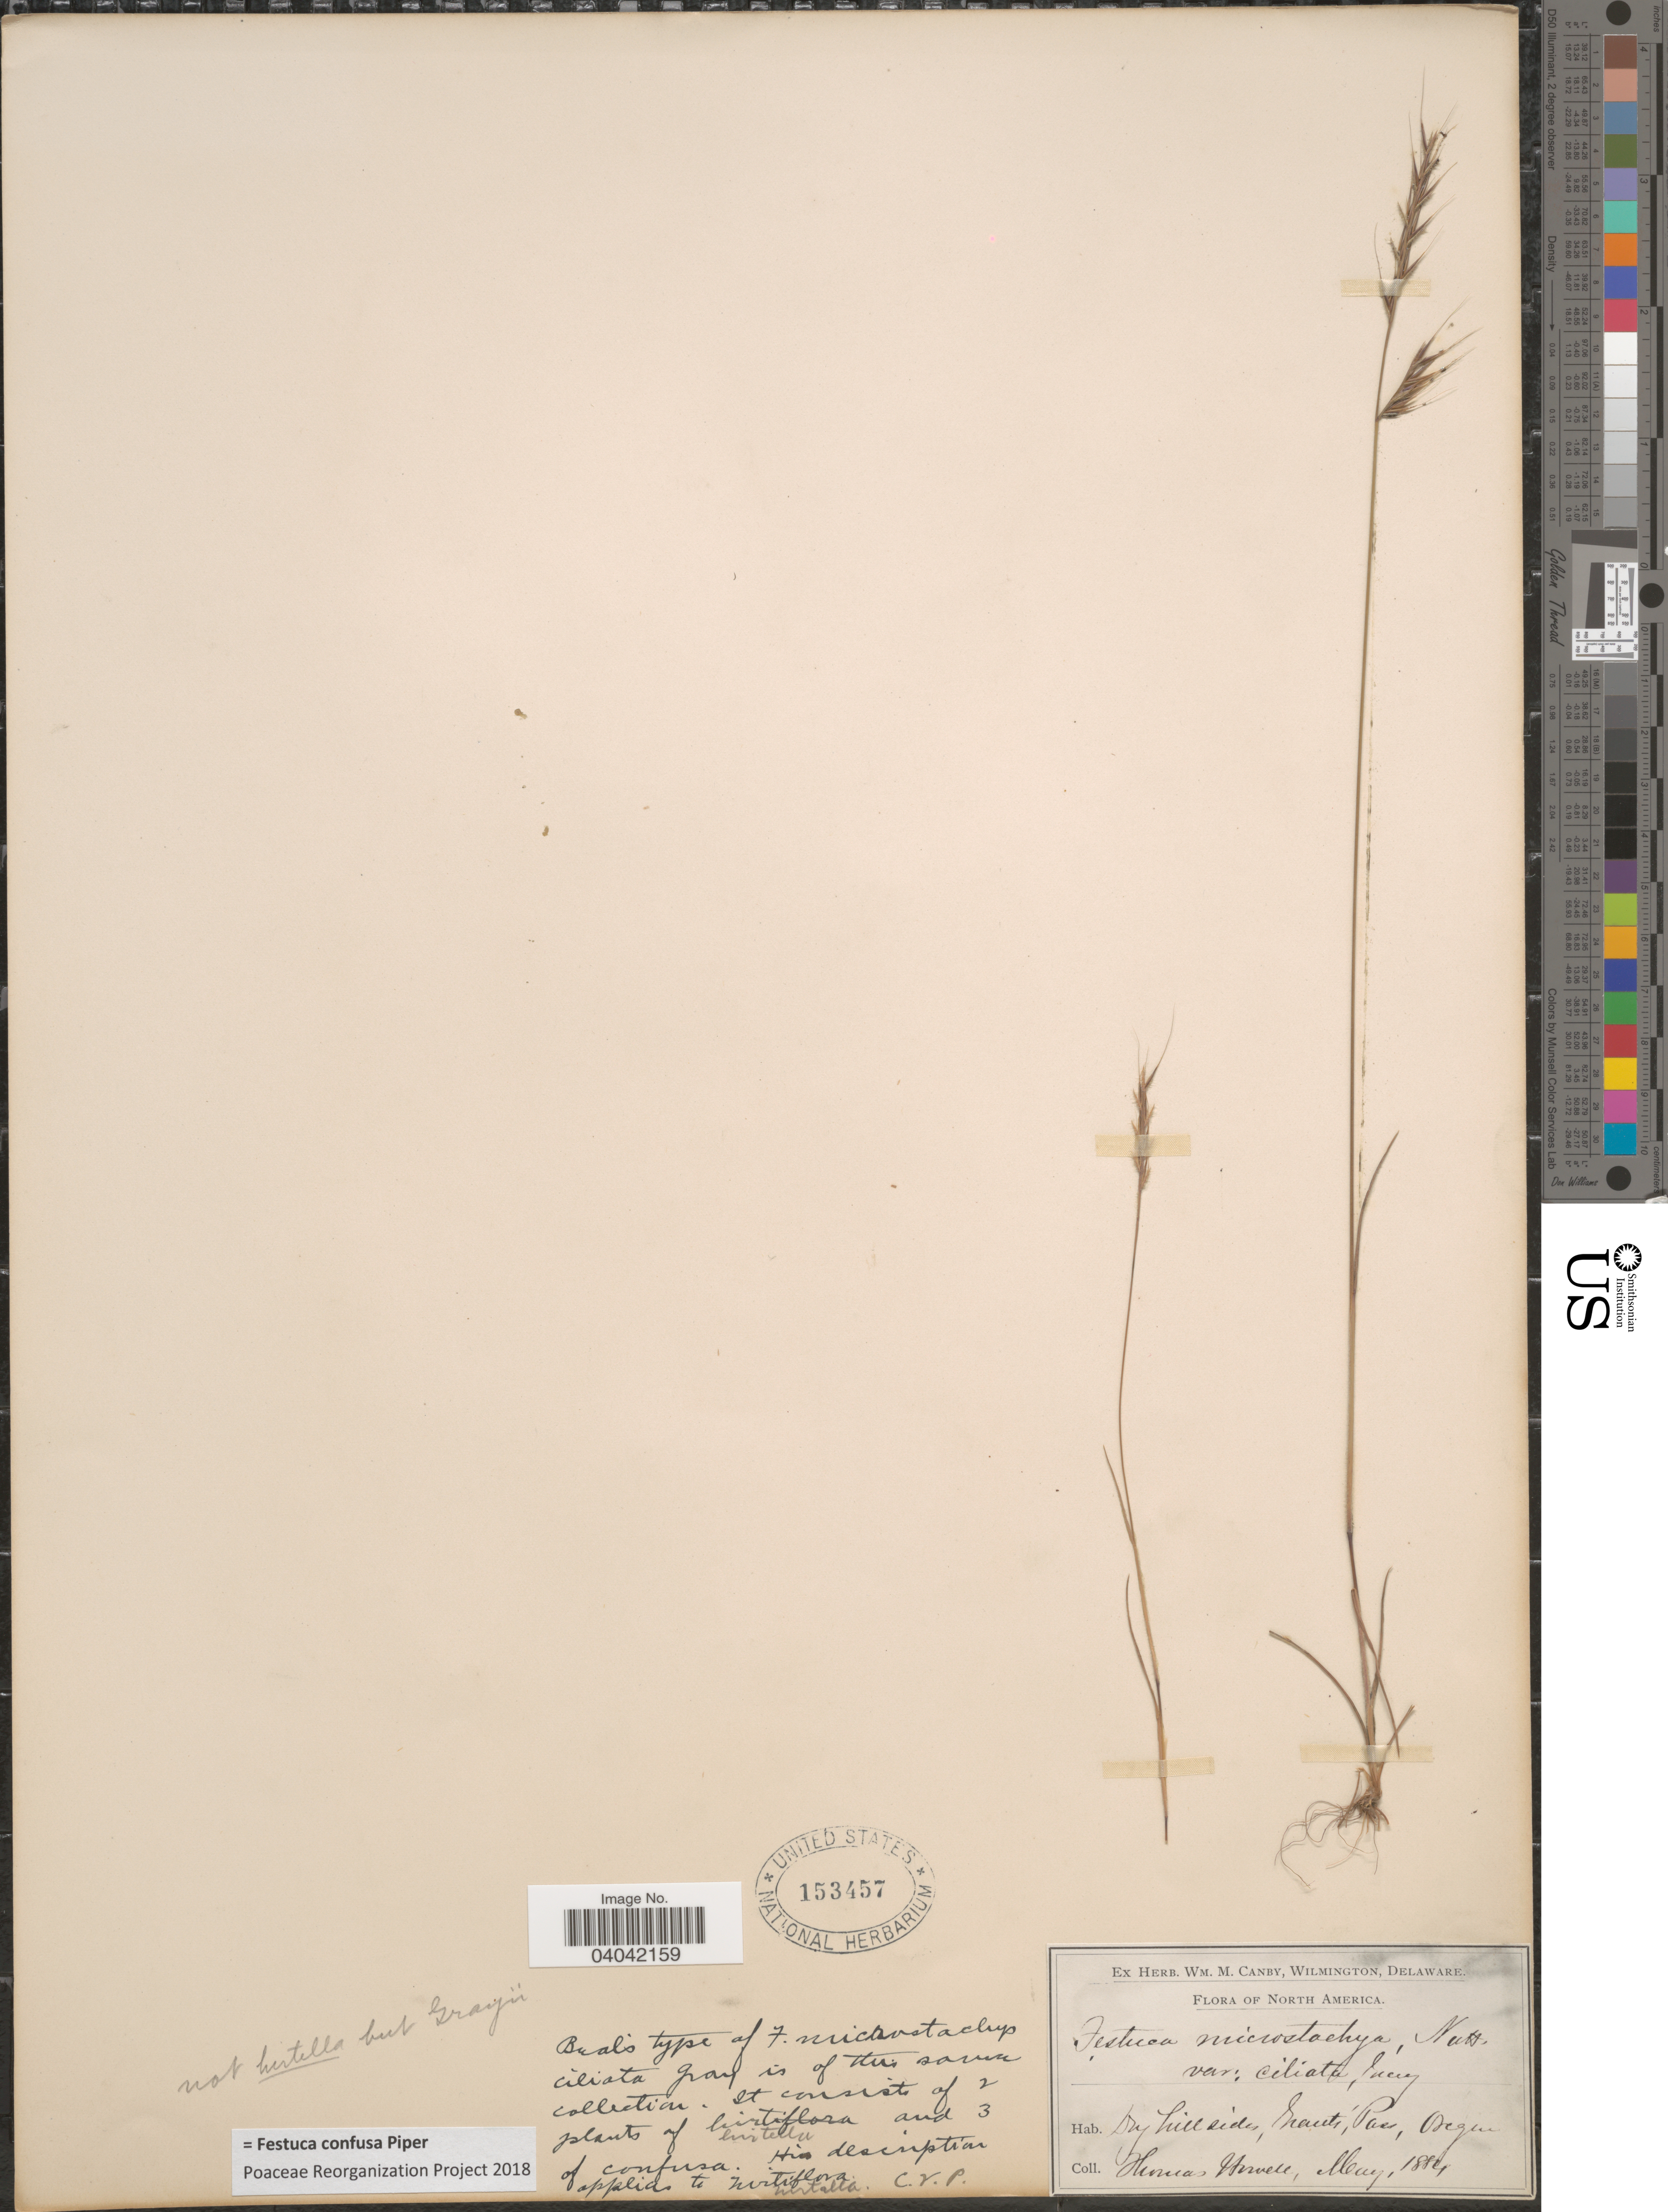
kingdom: Plantae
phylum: Tracheophyta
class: Liliopsida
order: Poales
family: Poaceae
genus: Festuca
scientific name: Festuca confusa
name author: Piper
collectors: T. Howell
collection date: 1884-05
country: United States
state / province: Oregon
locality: Dry hillside, Grant's Pass.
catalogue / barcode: US 153457